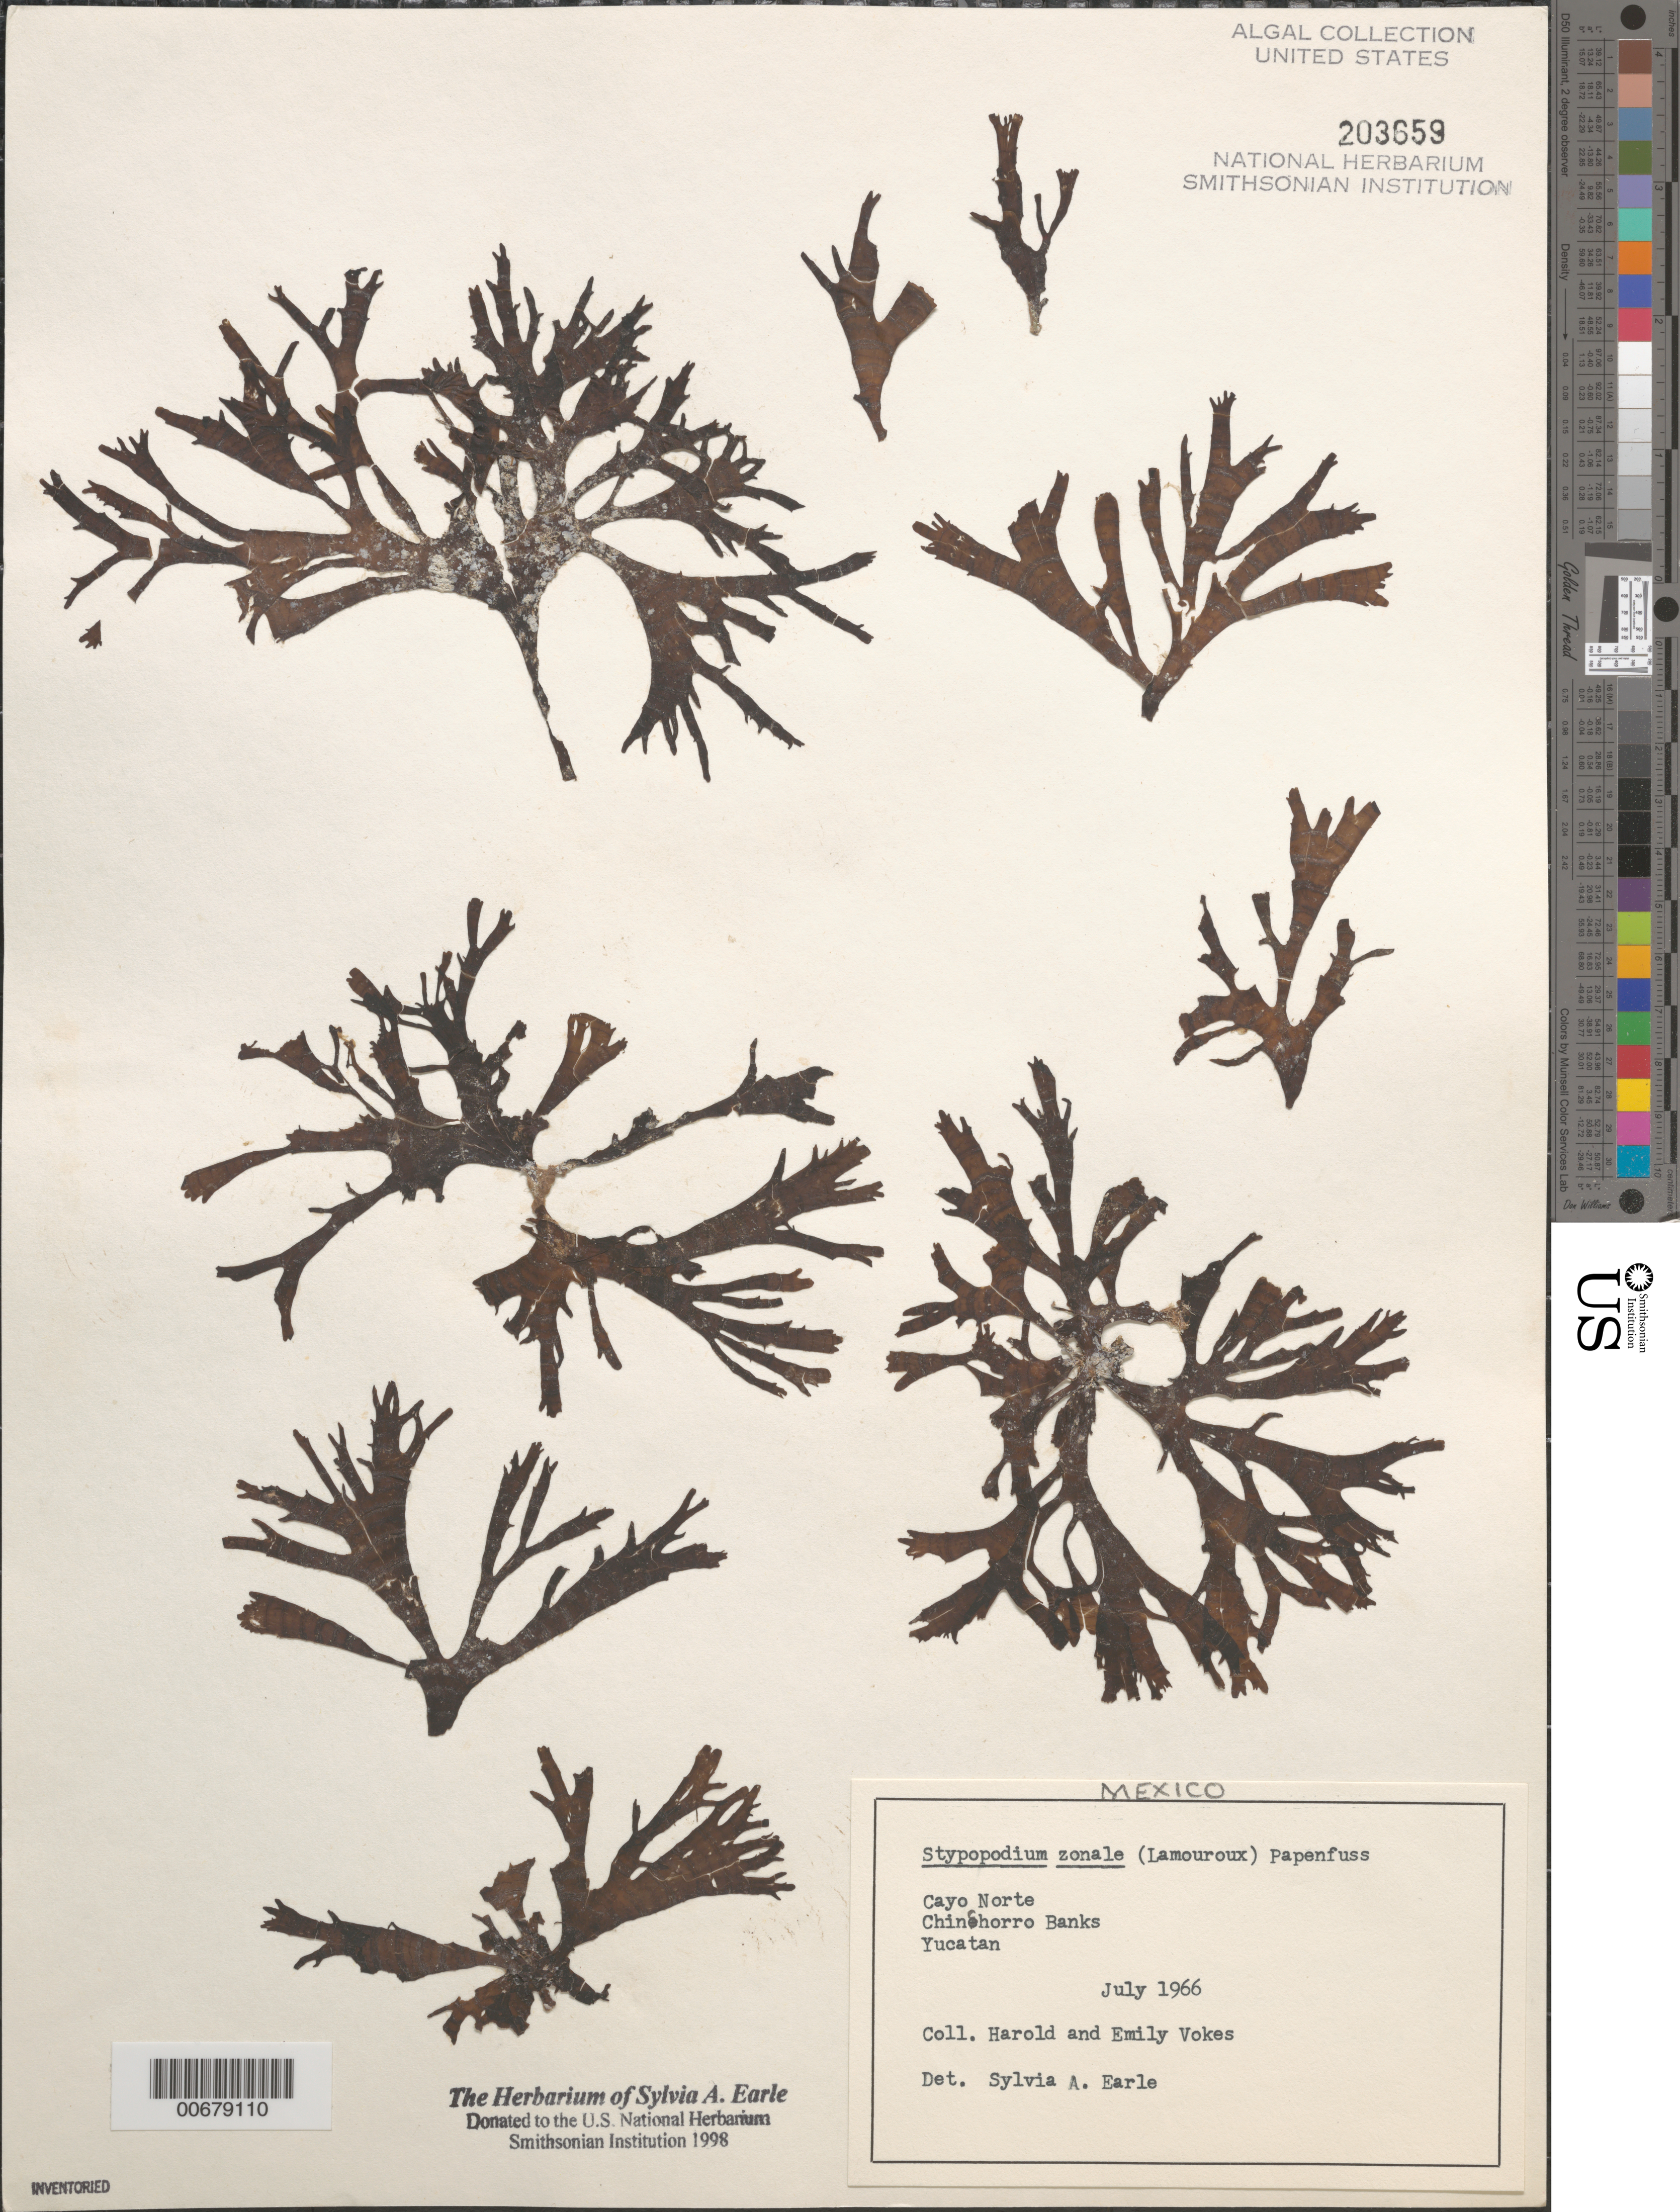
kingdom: Chromista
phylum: Ochrophyta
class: Phaeophyceae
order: Dictyotales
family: Dictyotaceae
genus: Stypopodium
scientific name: Stypopodium zonale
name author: (J.V.Lamouroux) Papenf.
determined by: Earle, S. A.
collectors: H. Vokes & E. Vokes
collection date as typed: Jul 1966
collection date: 1966-07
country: Mexico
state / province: Yucatán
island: Cayo Norte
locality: Chinhorro Banks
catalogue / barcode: US 203659